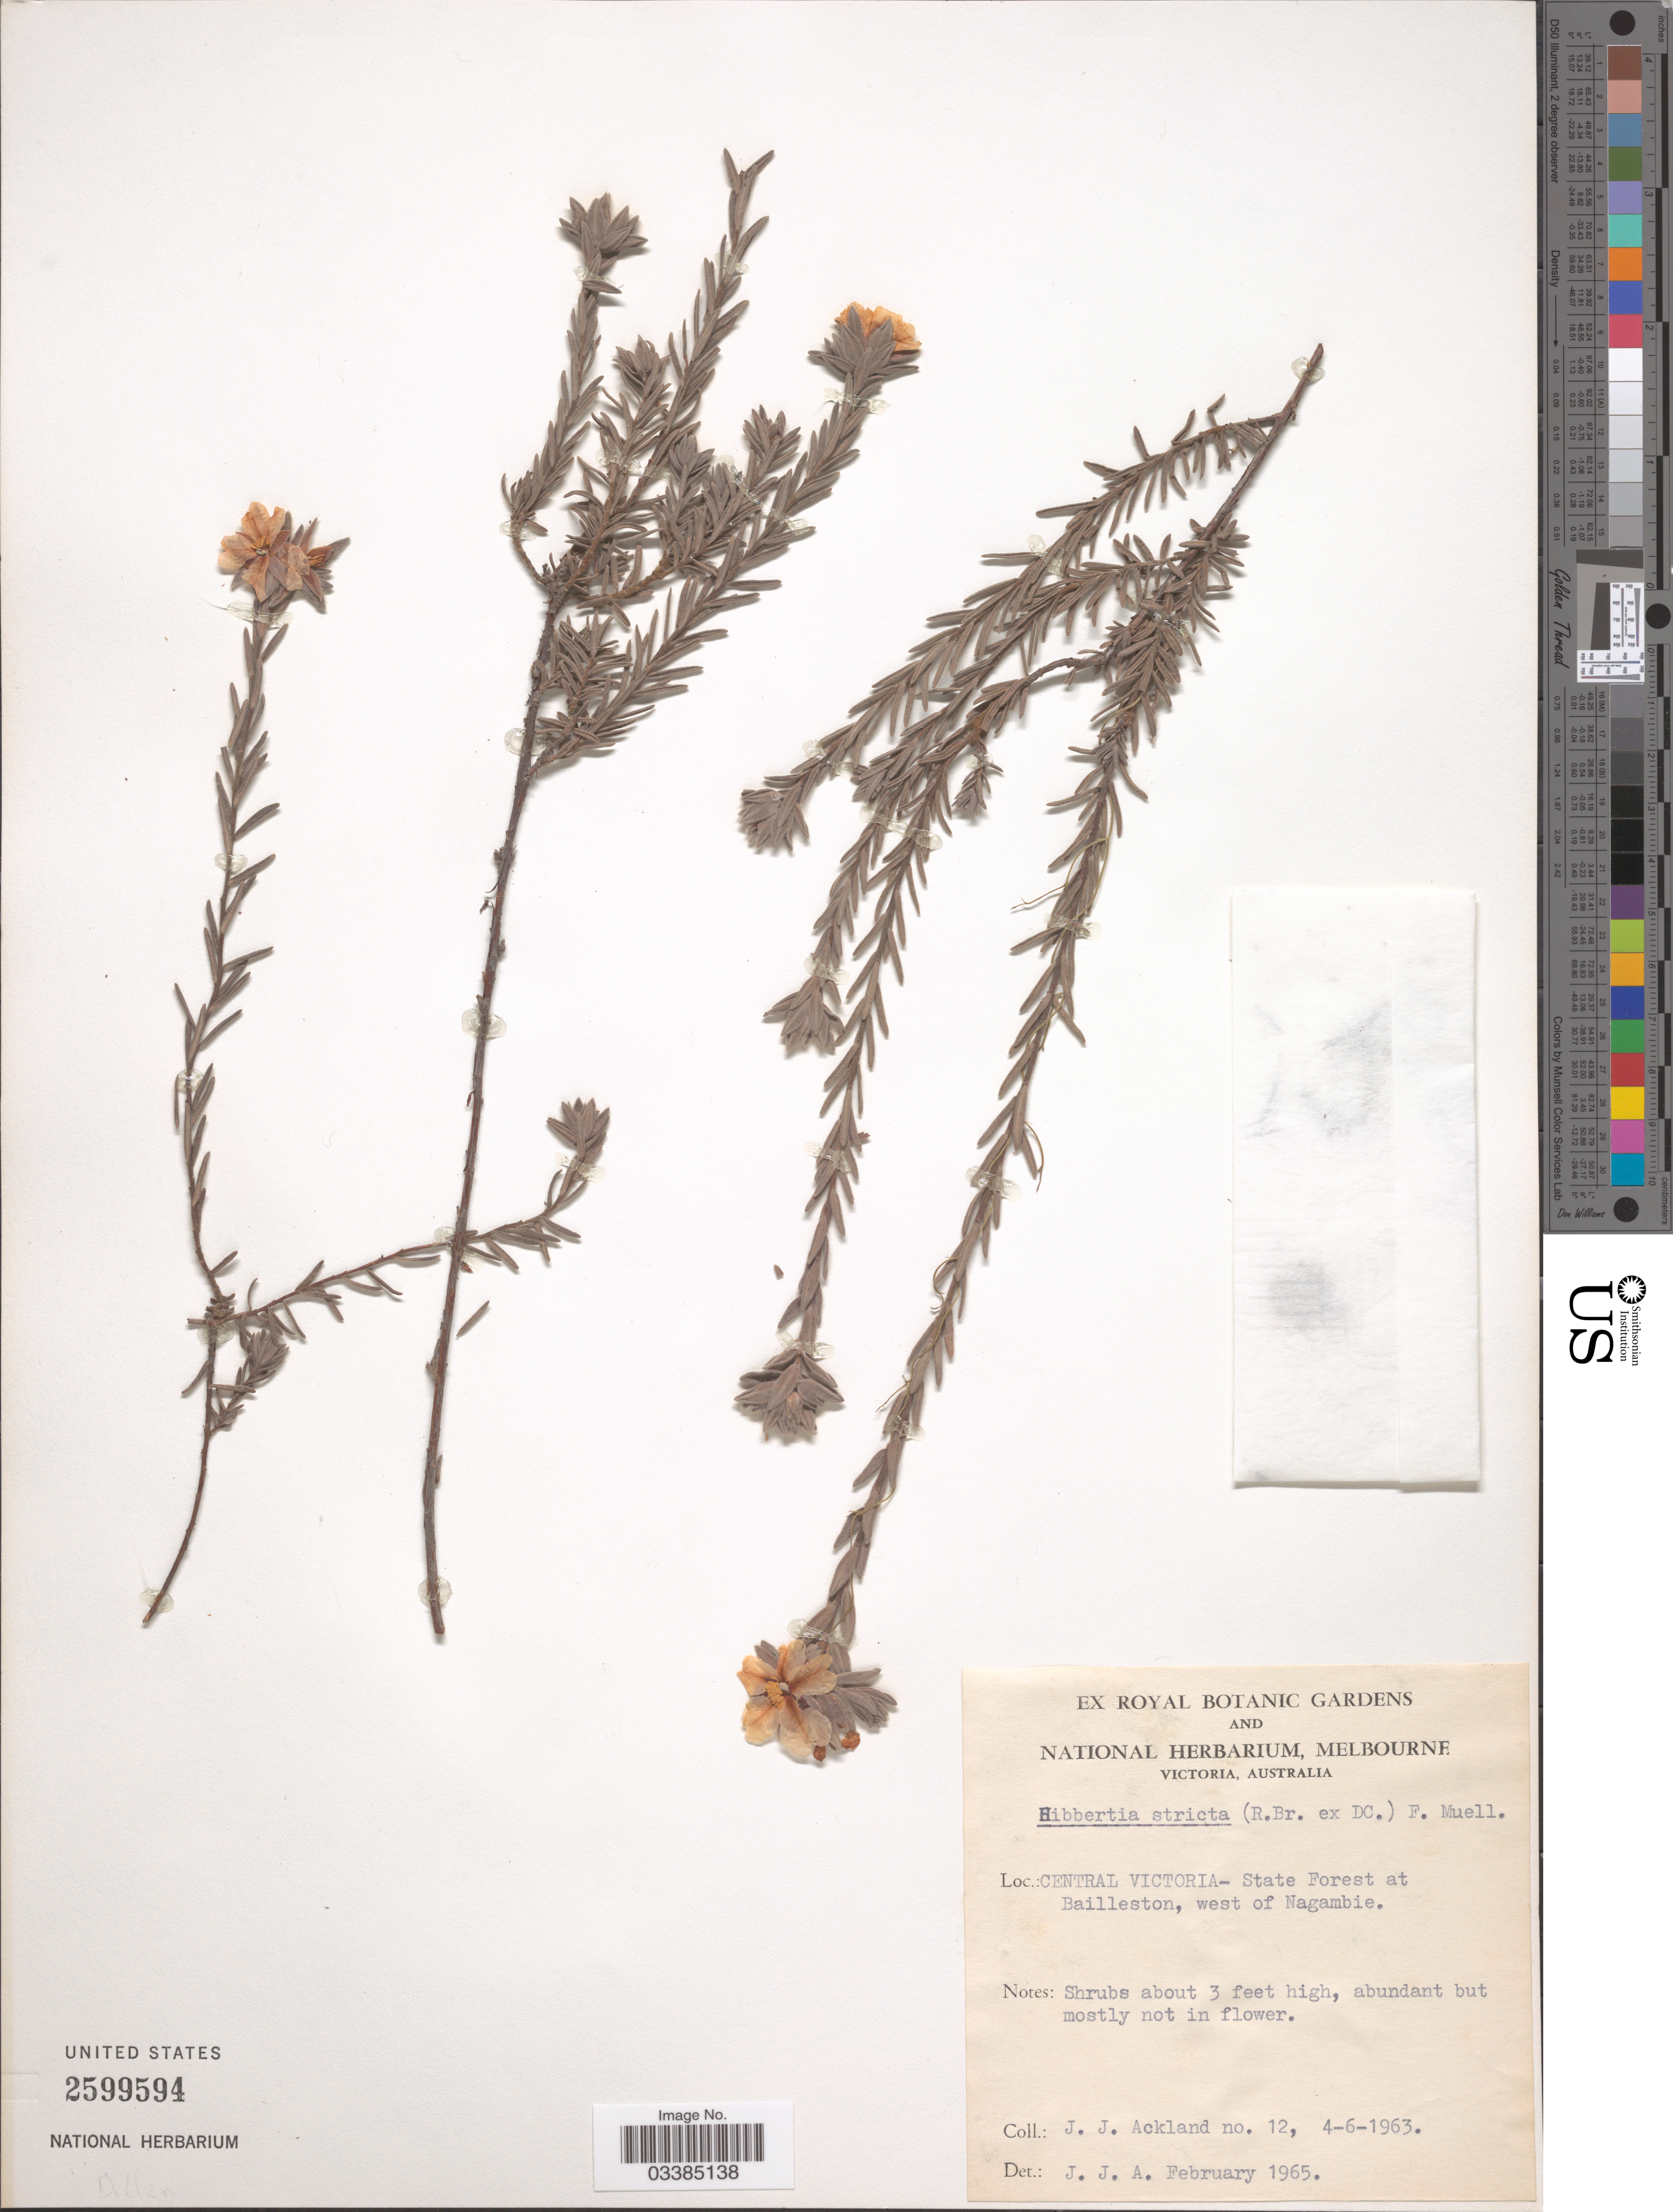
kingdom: Plantae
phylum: Tracheophyta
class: Magnoliopsida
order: Dilleniales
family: Dilleniaceae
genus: Hibbertia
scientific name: Hibbertia stricta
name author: R. Br. ex DC.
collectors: J. J. Ackland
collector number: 12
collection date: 1963-06-04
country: Australia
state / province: Victoria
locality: Central Victoria- State Forest at Bailleston, west of Nagambie.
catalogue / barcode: US 2599594